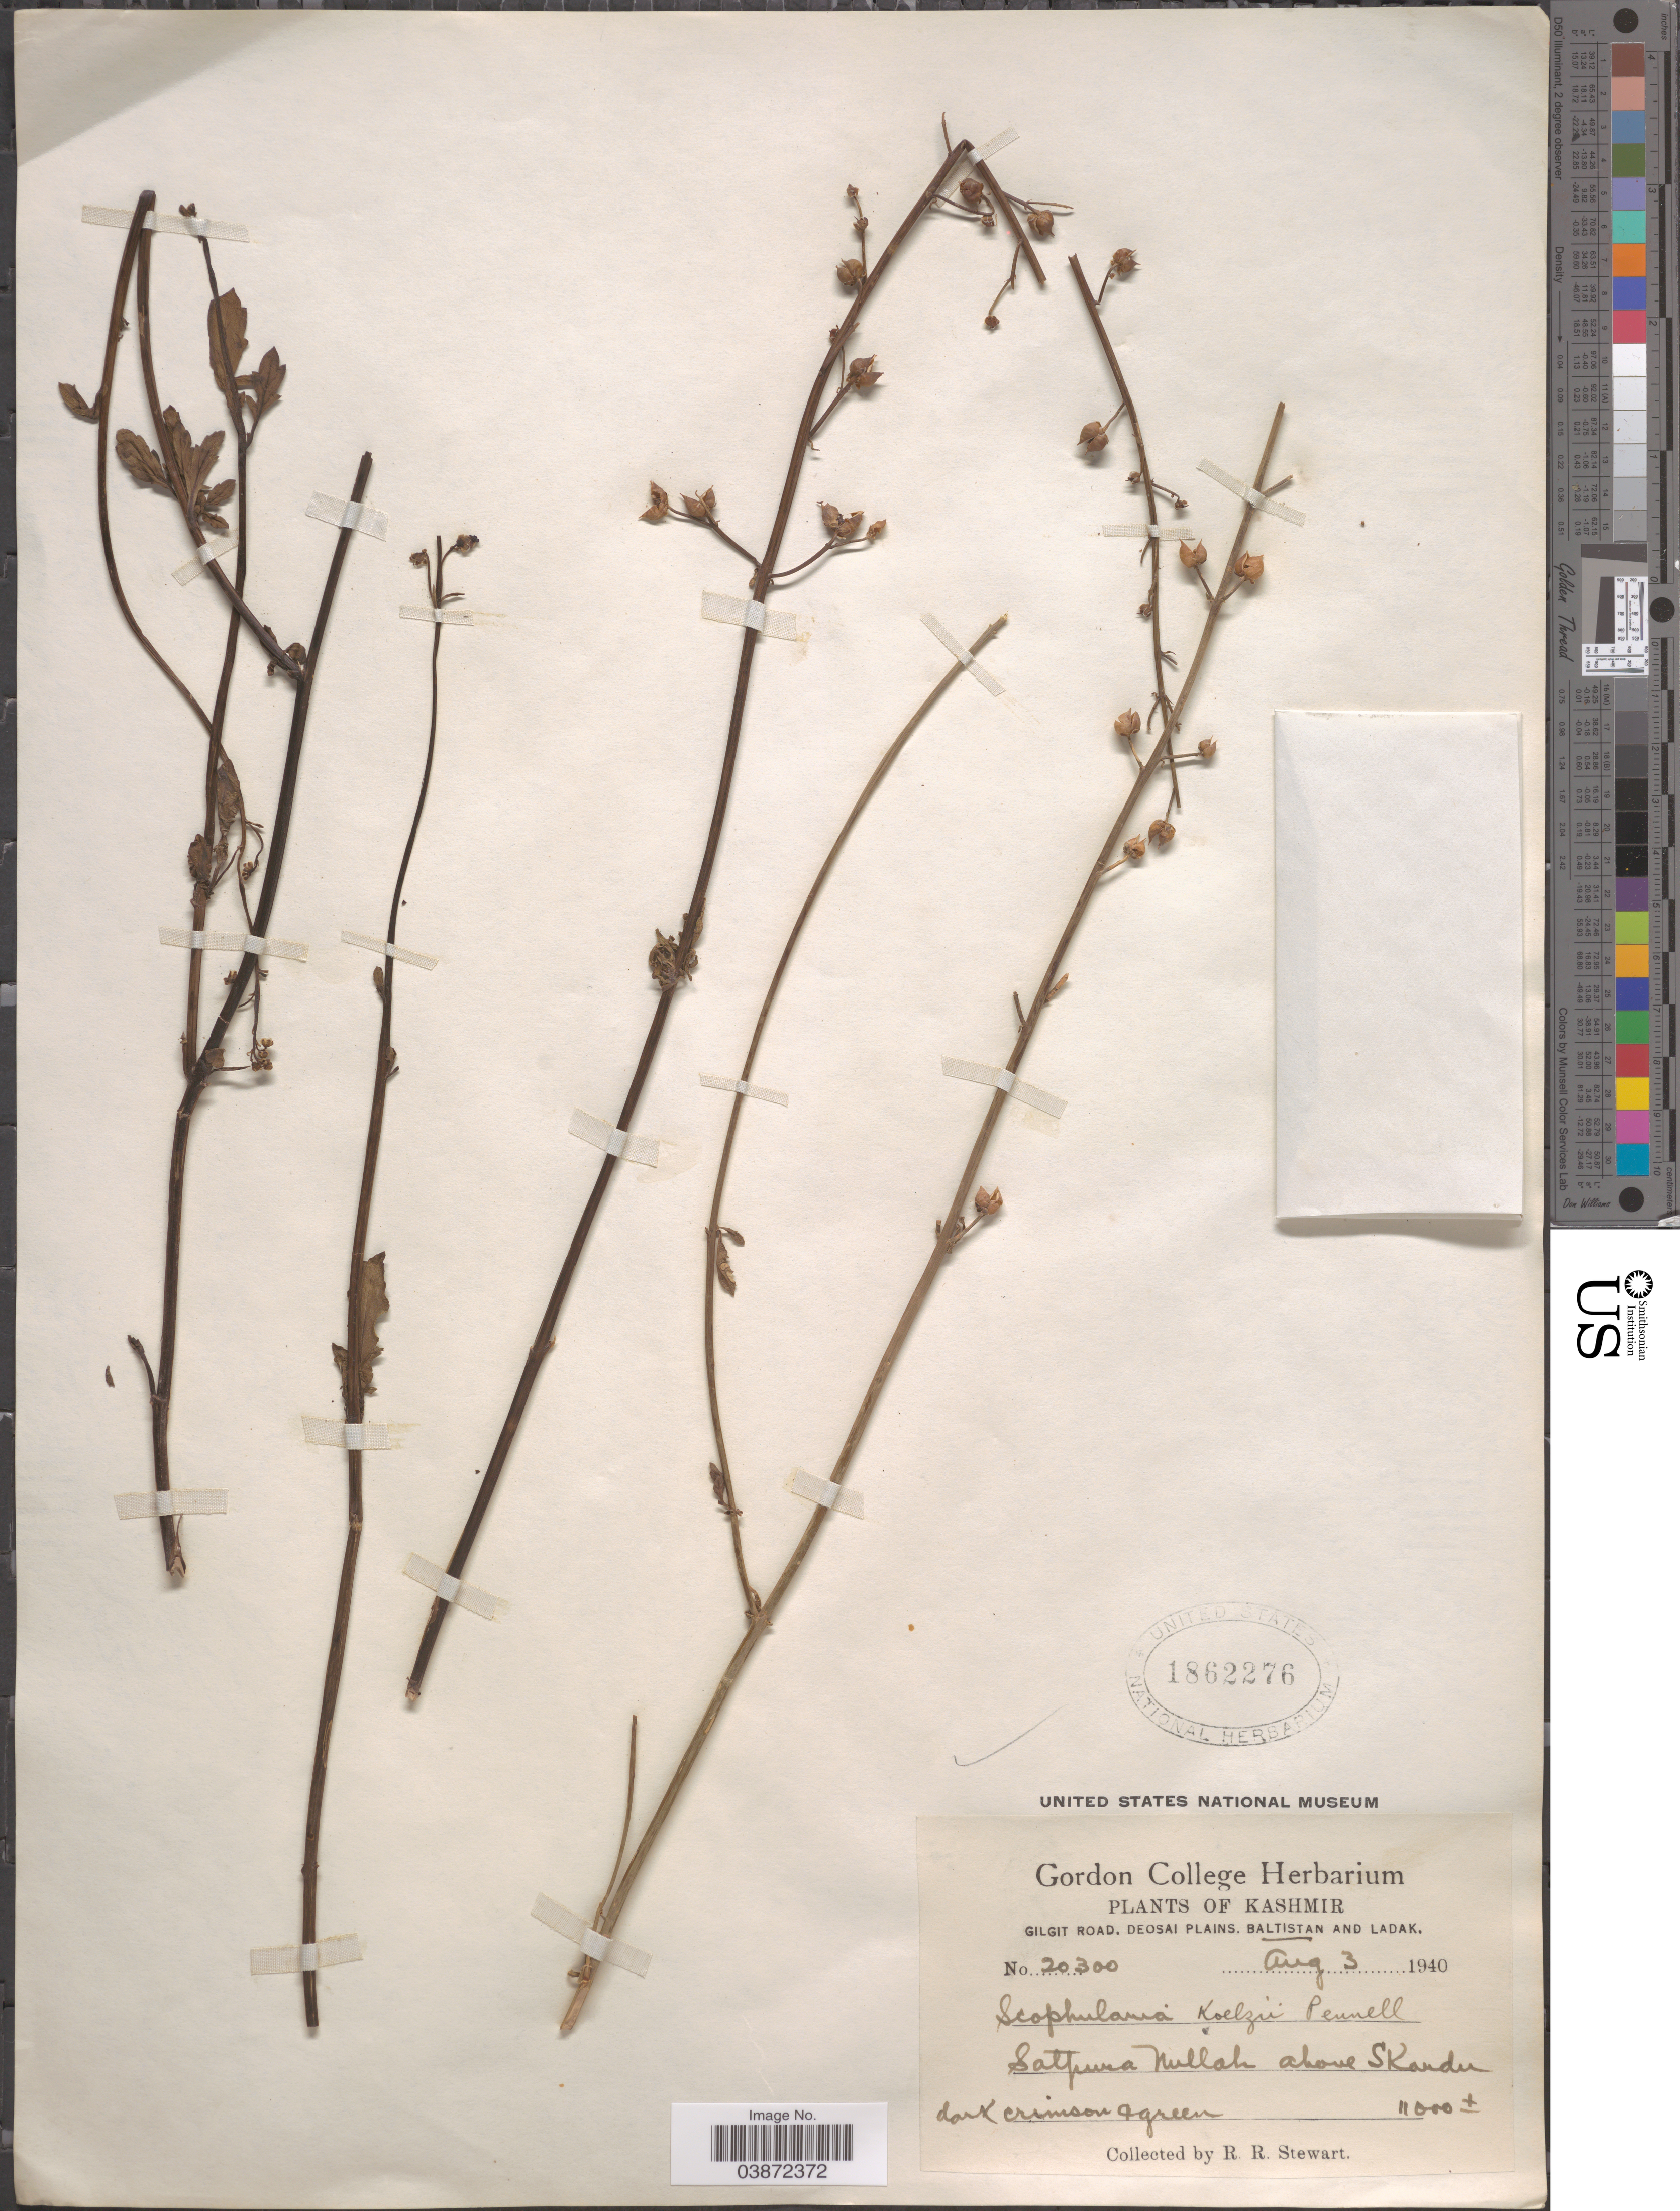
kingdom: Plantae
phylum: Tracheophyta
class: Magnoliopsida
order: Lamiales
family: Scrophulariaceae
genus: Scrophularia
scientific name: Scrophularia koelzii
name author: Pennell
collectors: R. Stewart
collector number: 20300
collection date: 1940-08-03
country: India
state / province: Jammu and Kashmir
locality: Kashmir. Baltistan. Satpura Nullak above Skandu.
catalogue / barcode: US 1862276